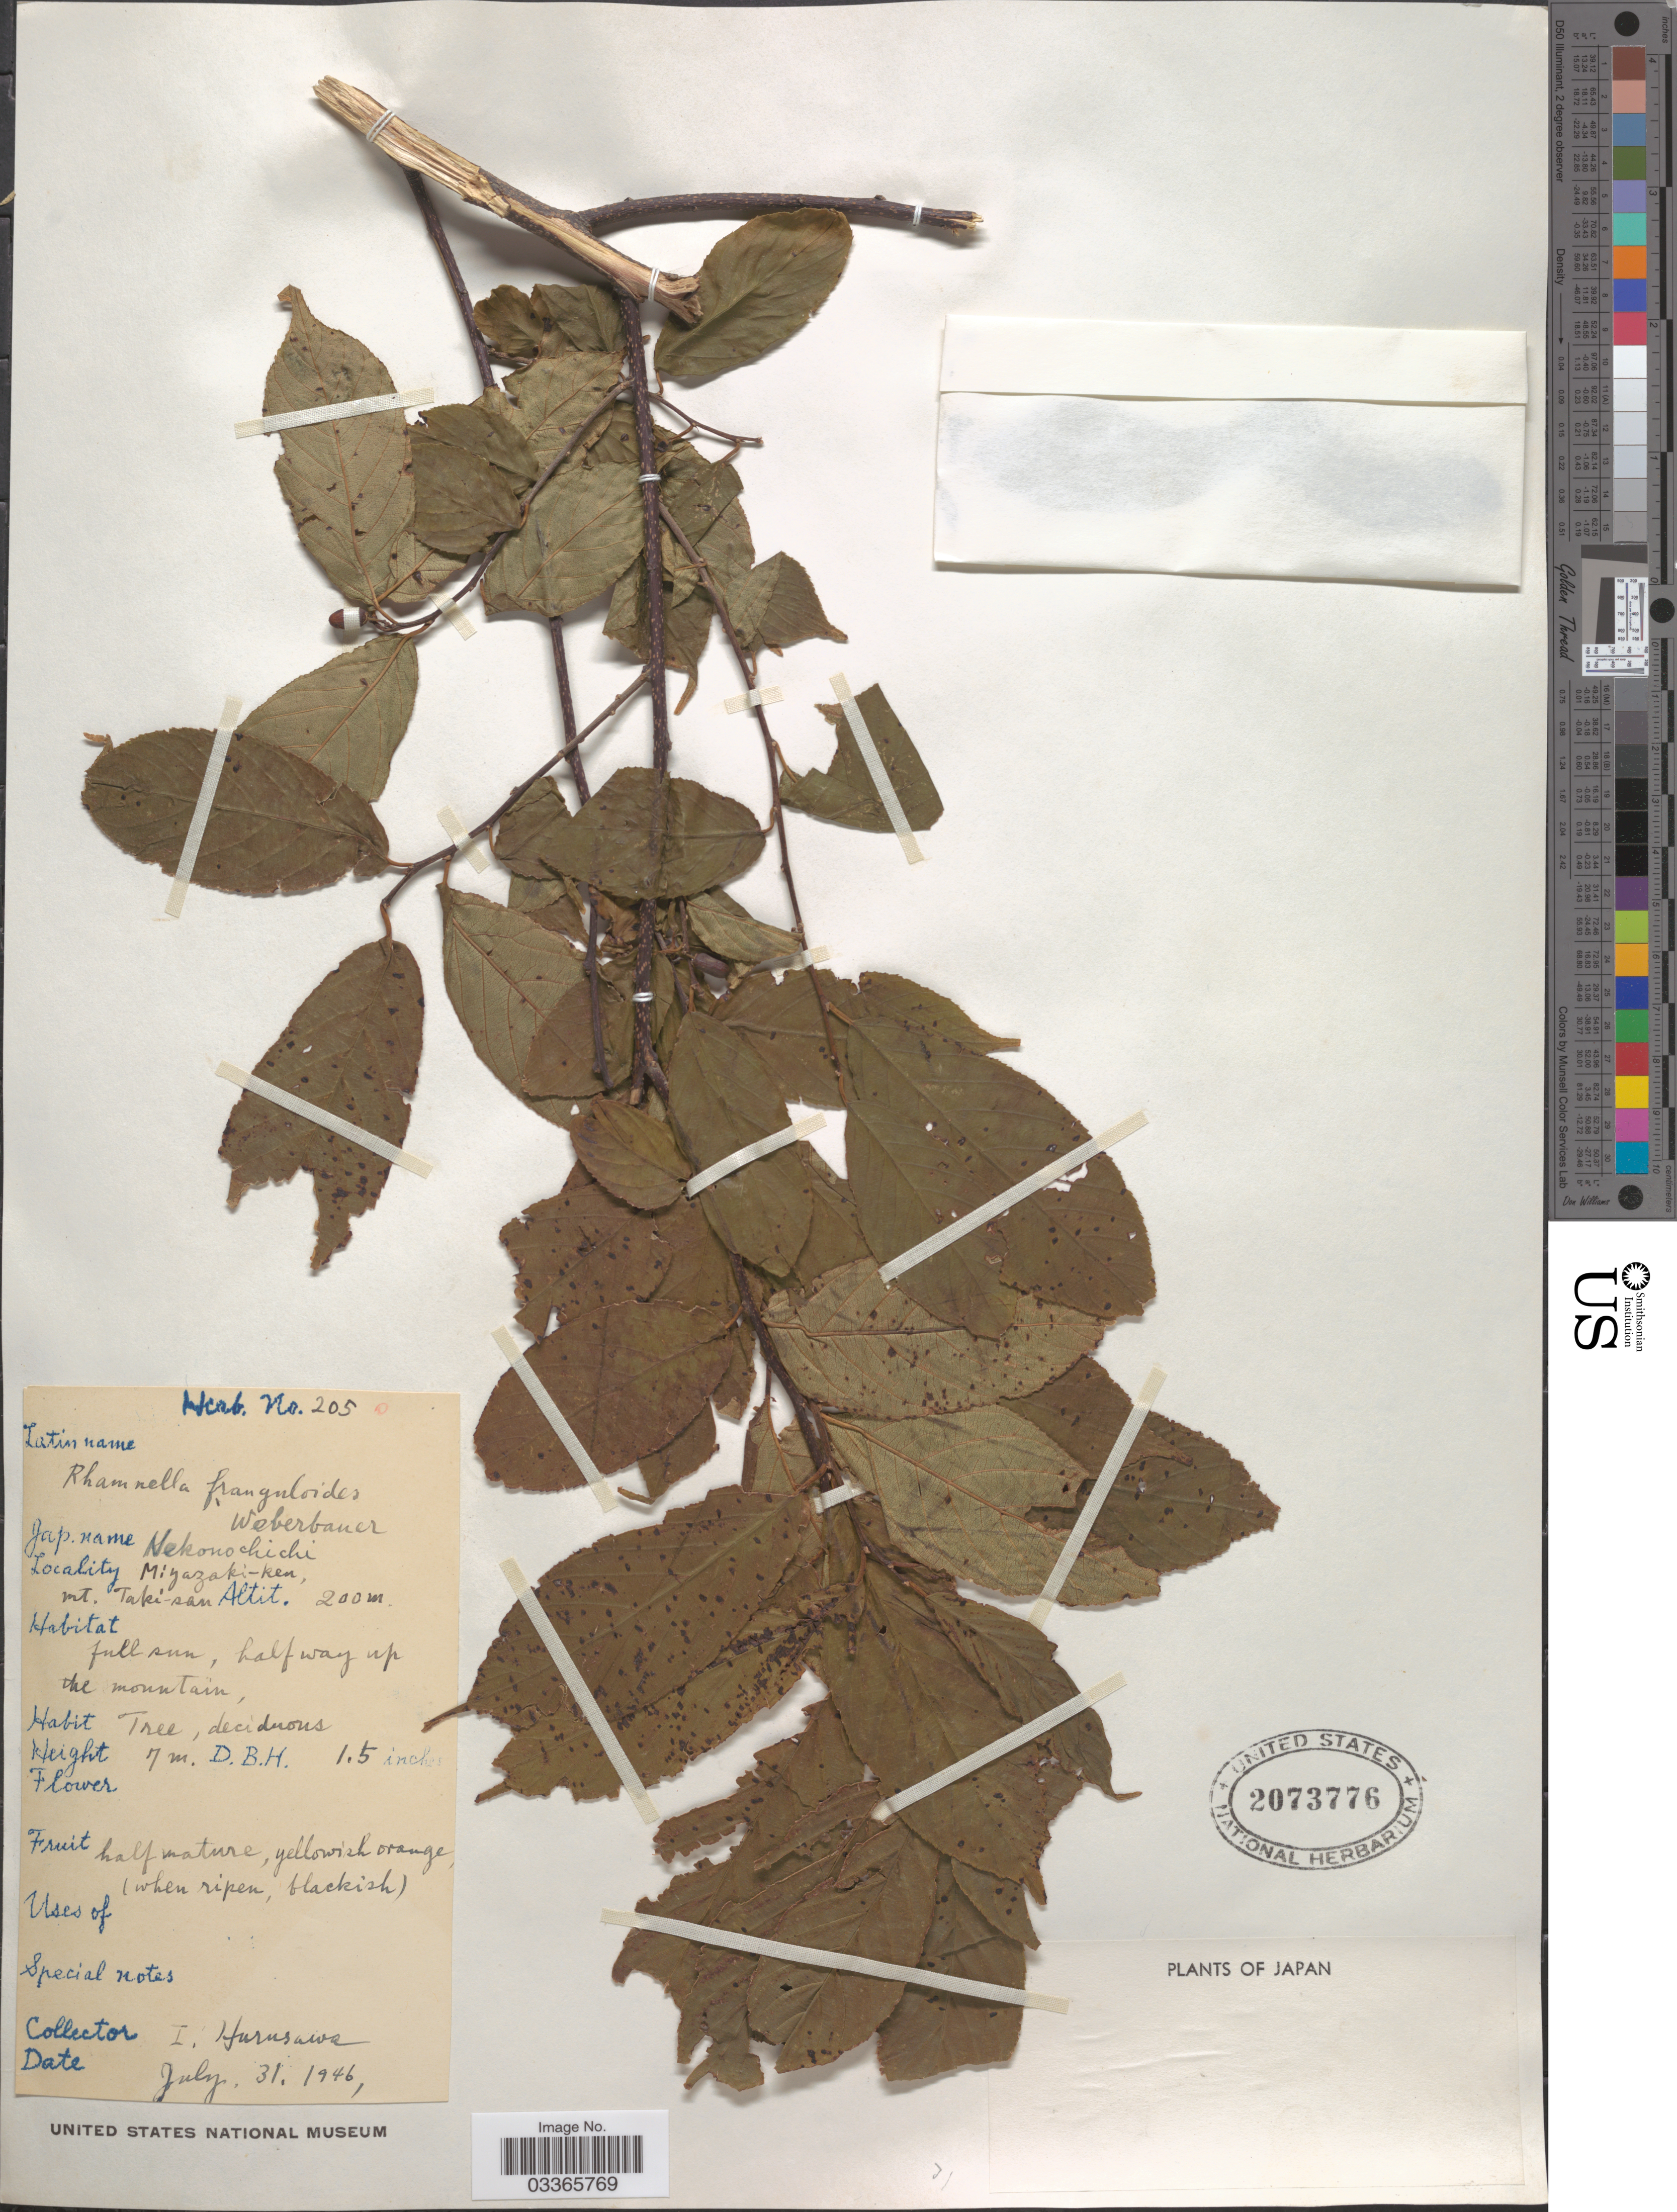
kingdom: Plantae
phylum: Tracheophyta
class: Magnoliopsida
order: Rosales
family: Rhamnaceae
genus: Rhamnella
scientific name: Rhamnella franguloides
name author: (Maxim.) Weberb.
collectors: I. Hurusawa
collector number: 205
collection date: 1946-07-31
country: Japan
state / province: Miyazaki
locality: Miyazaki-ken, Mt. Taki-san.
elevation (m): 200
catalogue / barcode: US 2073776